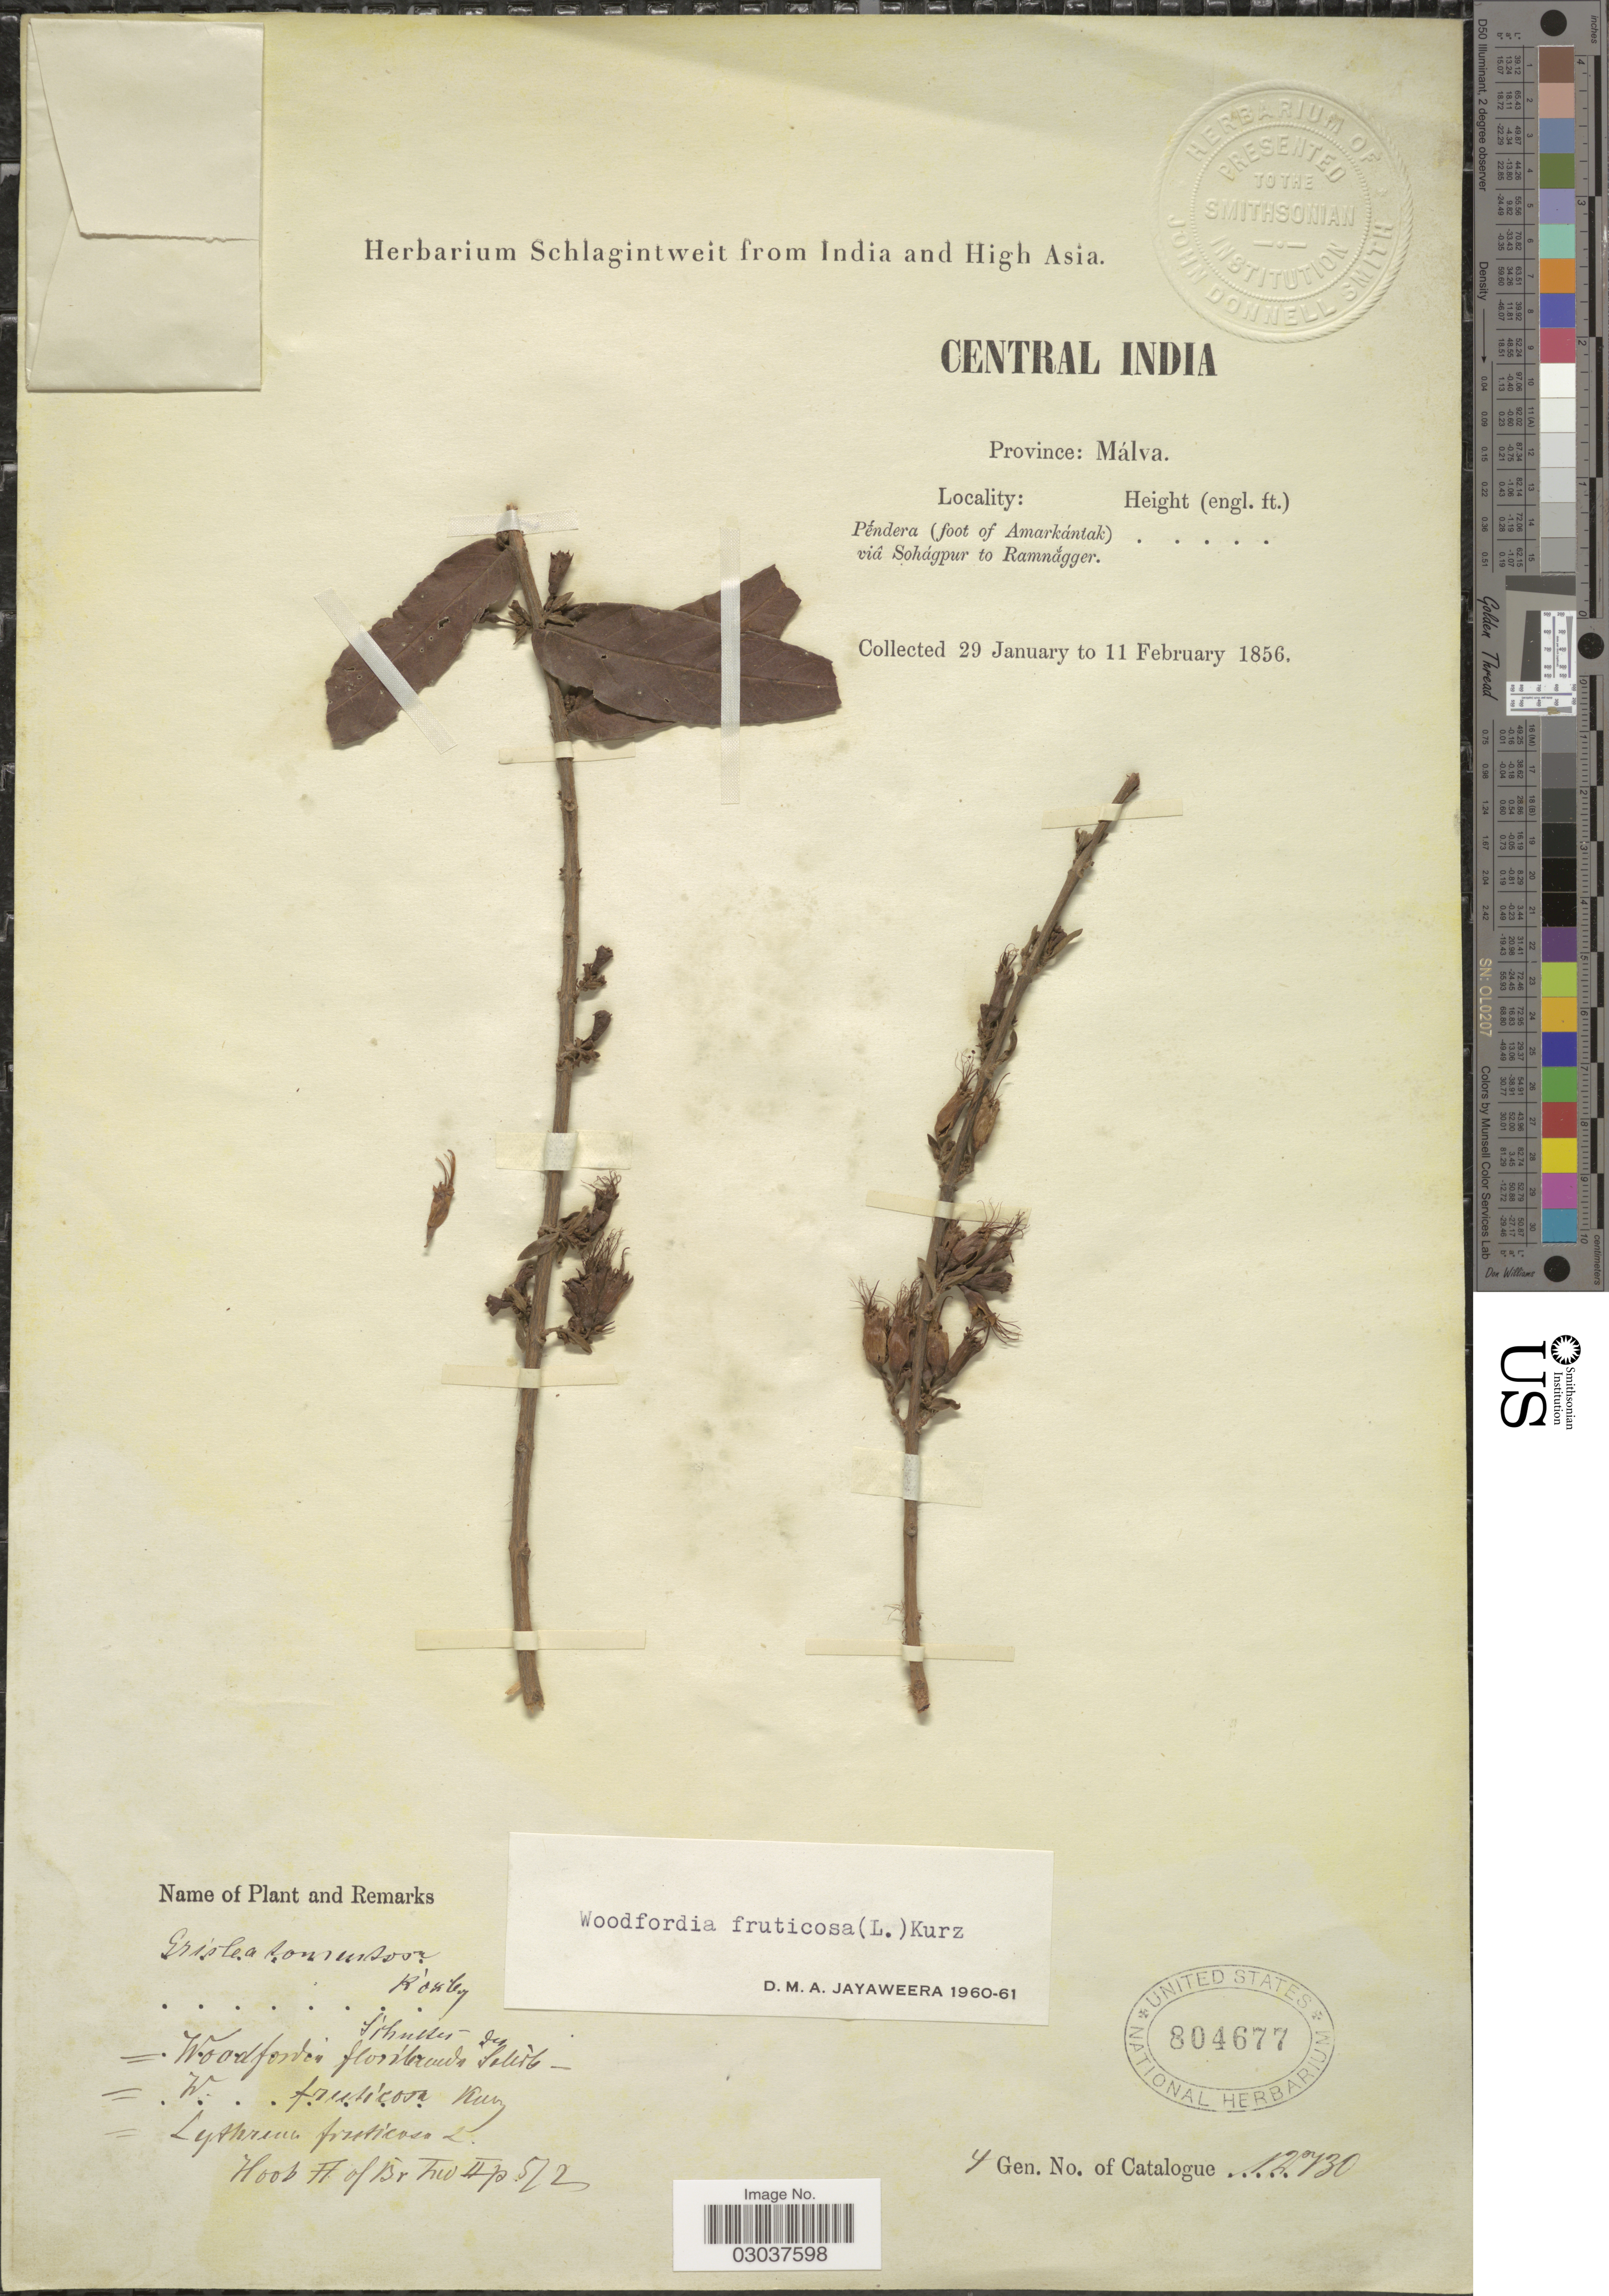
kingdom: Plantae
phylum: Tracheophyta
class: Magnoliopsida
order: Myrtales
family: Lythraceae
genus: Woodfordia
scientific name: Woodfordia fruticosa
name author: (L.) Kurz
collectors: ex herb. Schlagintweit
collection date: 1856-01-29/1856-02-11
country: India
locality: Central India. Province: Málva. Péndera (foot of Amarkántak) viâ Sohágpur to Ramnagger.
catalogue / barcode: US 804677